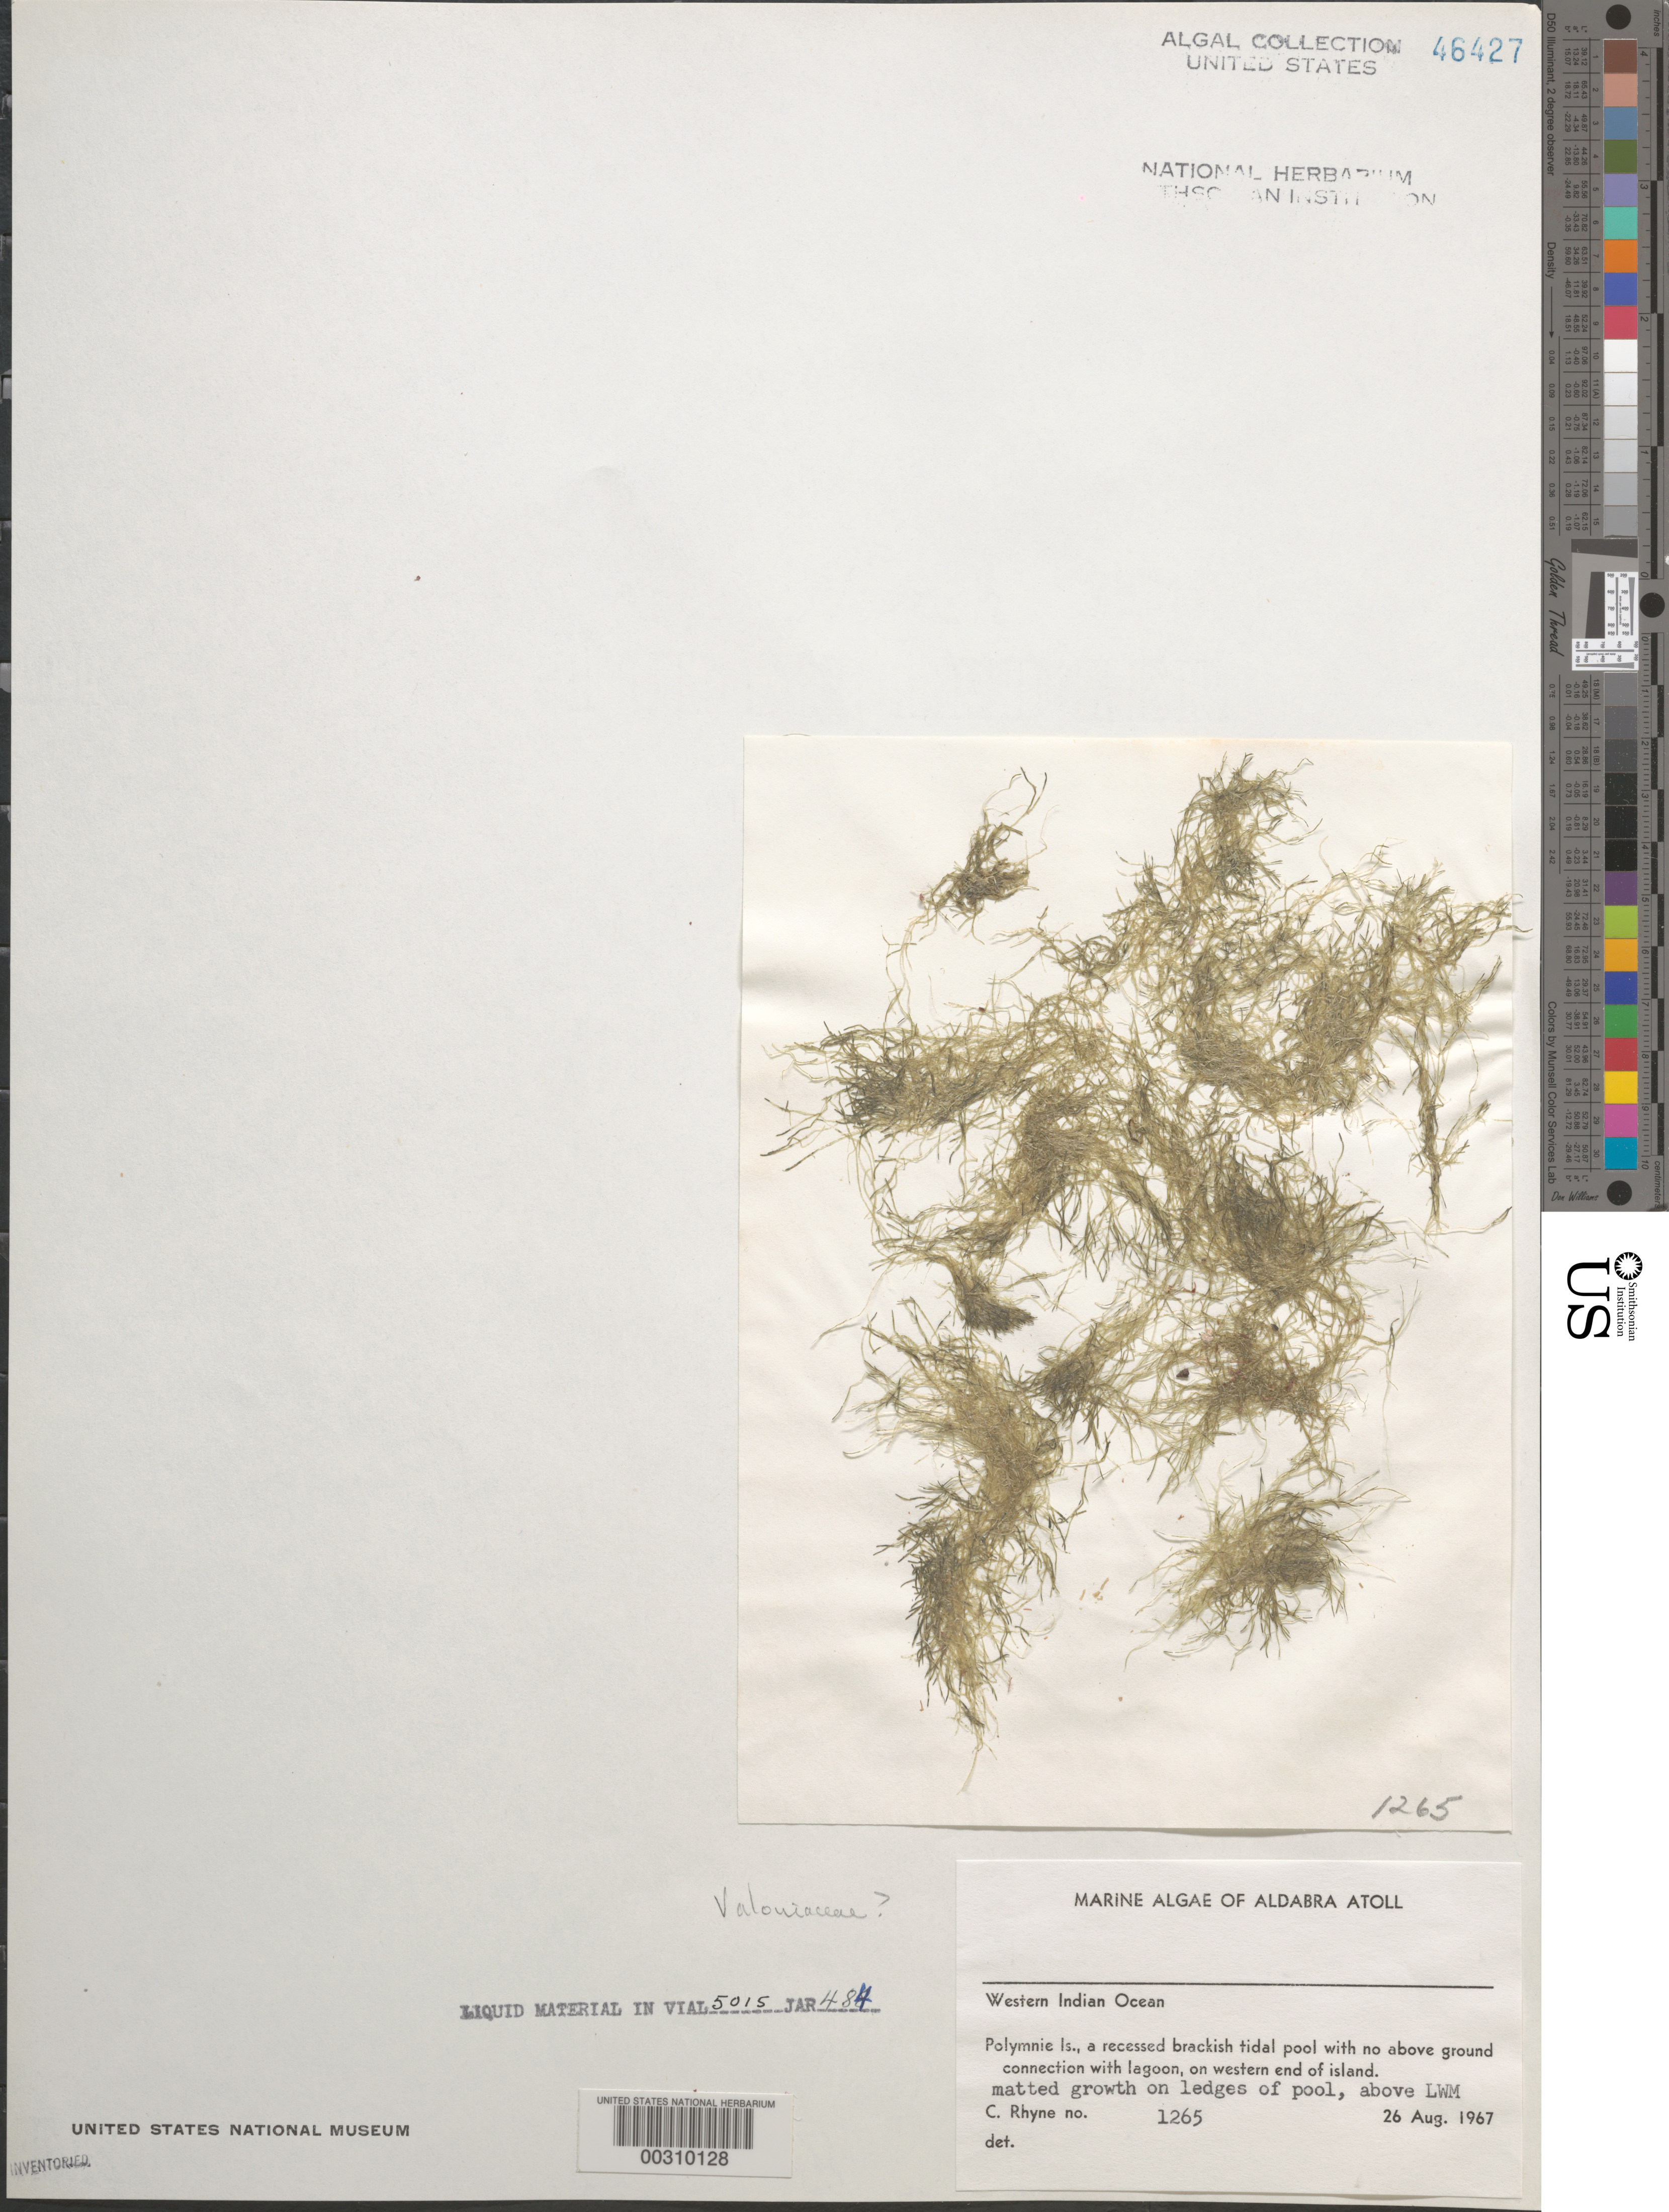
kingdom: Plantae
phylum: Chlorophyta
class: Ulvophyceae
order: Siphonocladales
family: Valoniaceae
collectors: C. Rhyne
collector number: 1265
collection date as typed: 26 Aug 1967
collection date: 1967-08-26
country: Seychelles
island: Aldabra Atoll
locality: Polymnie Islet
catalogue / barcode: US 46427